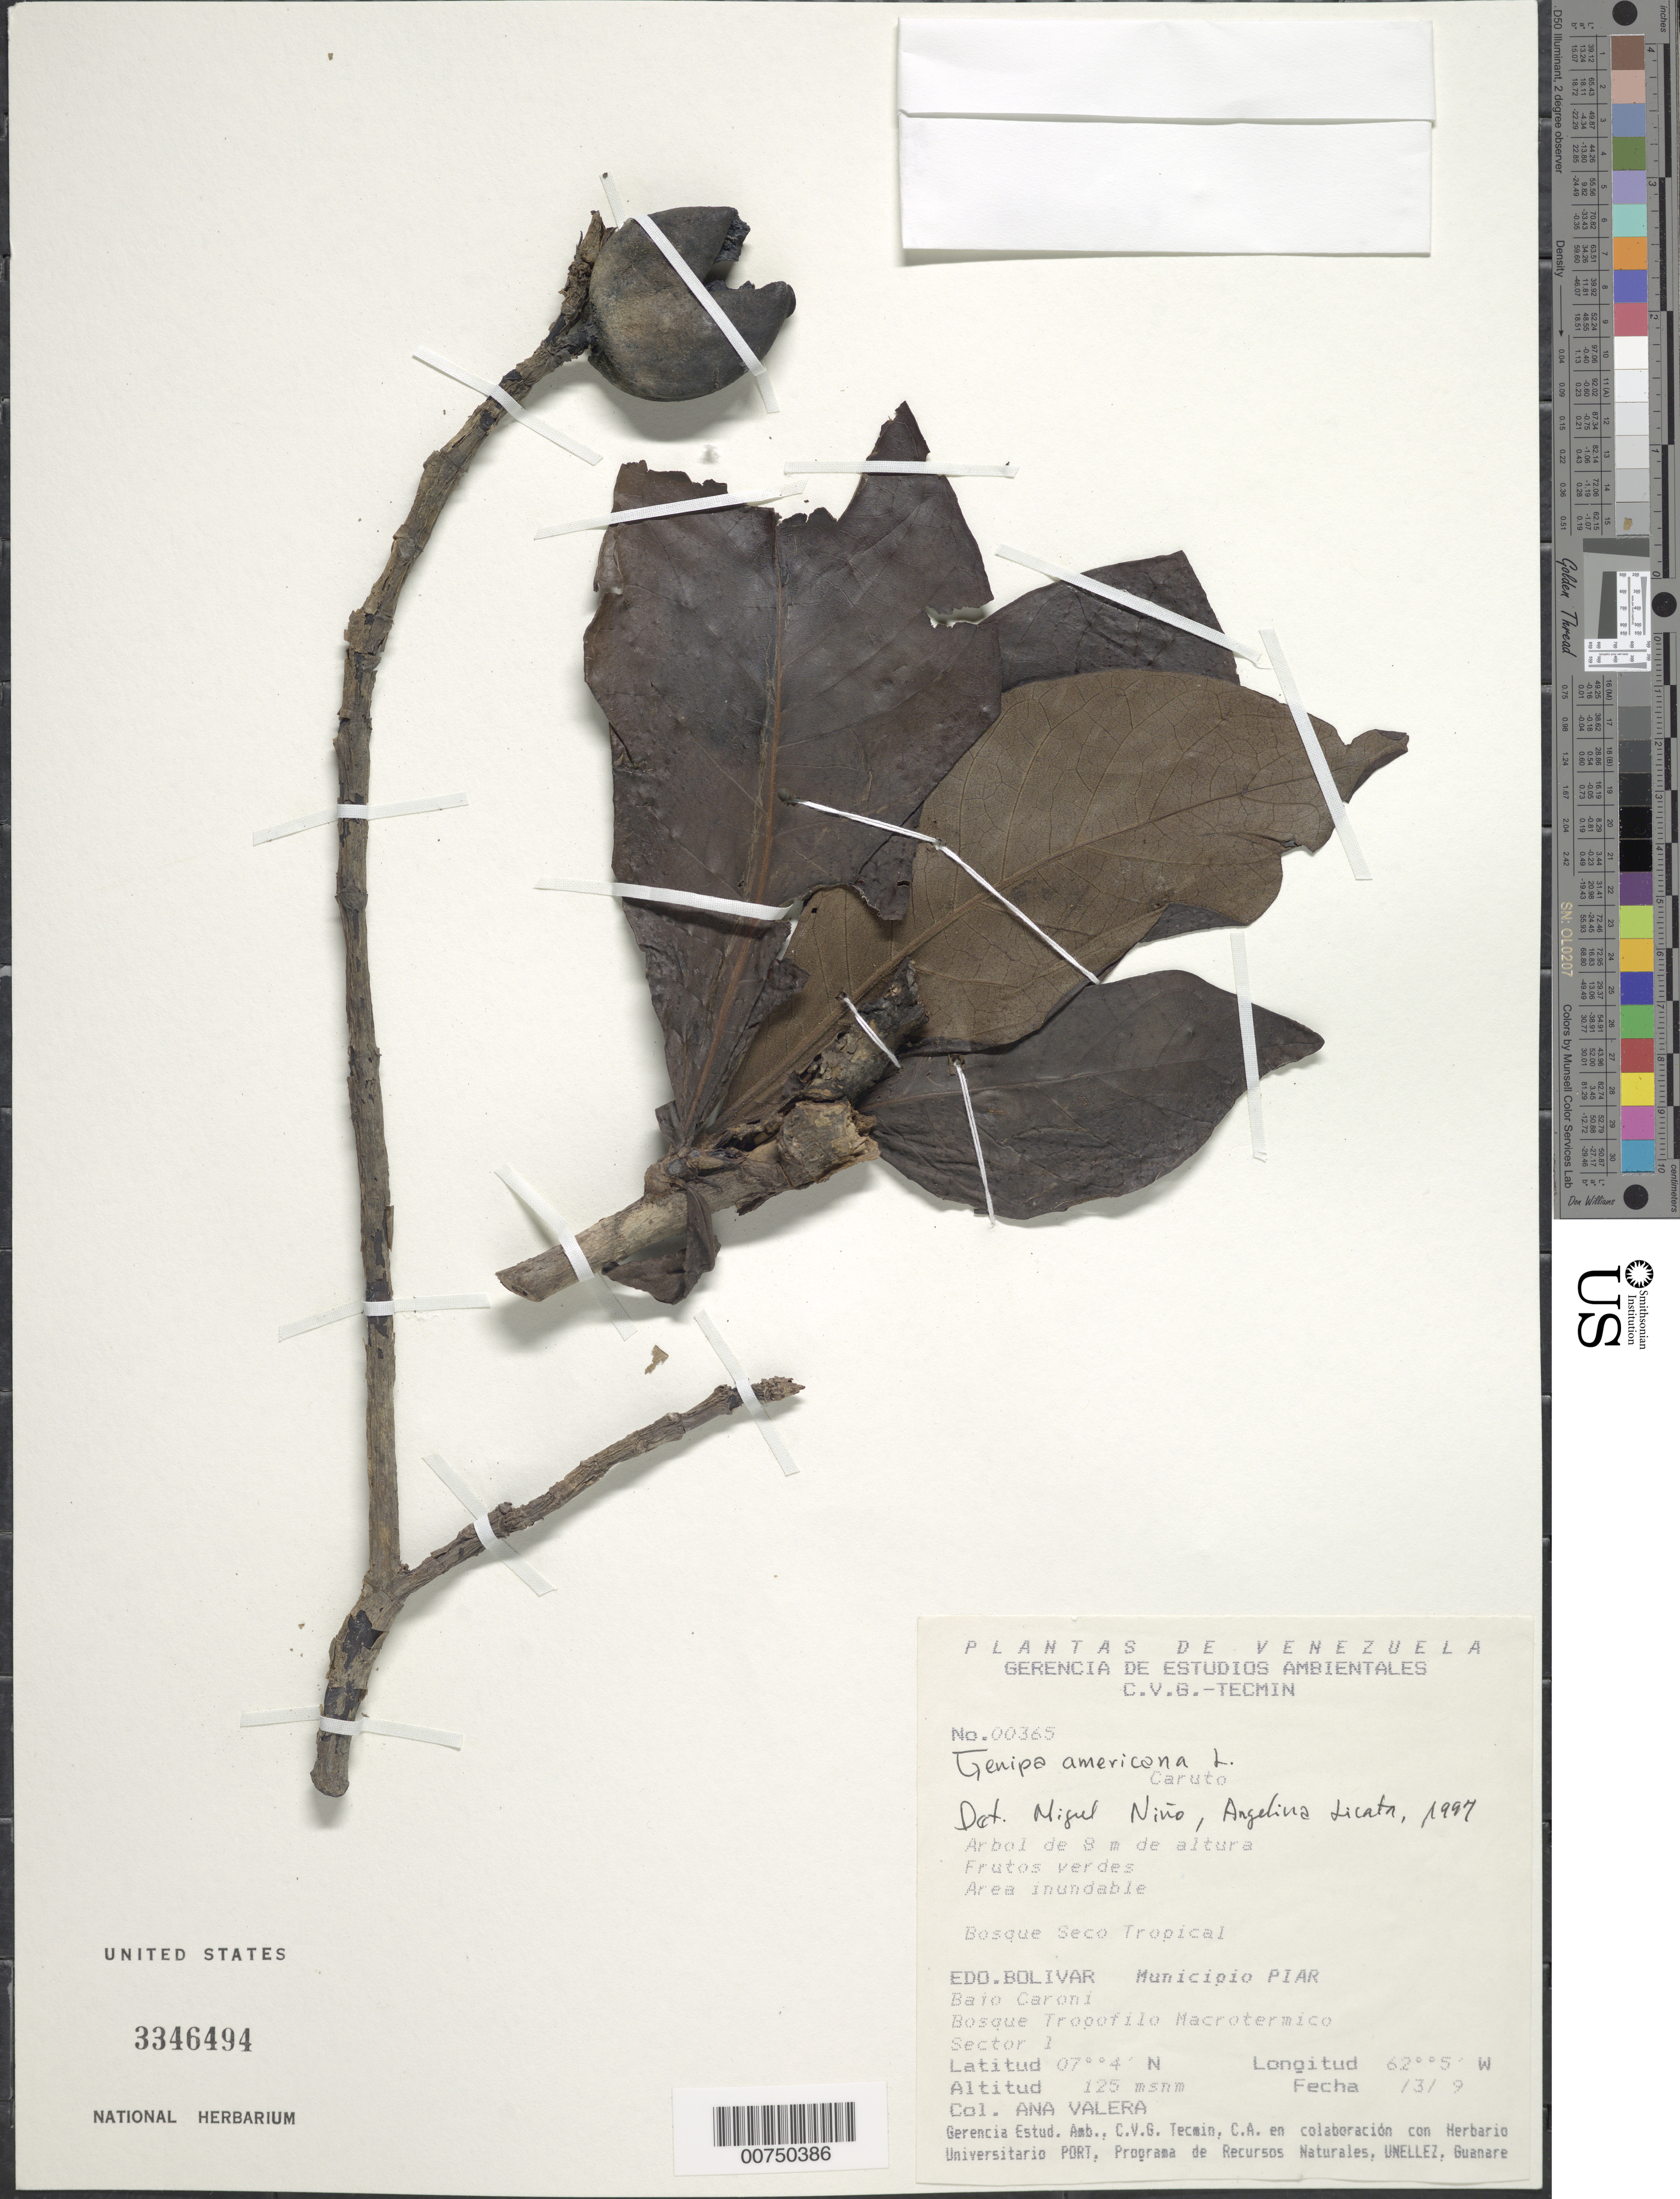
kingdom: Plantae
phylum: Tracheophyta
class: Magnoliopsida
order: Gentianales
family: Rubiaceae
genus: Genipa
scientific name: Genipa americana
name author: L.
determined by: Licata, A.; Niño, S. M.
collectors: A. Valera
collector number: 365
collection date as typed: Mar-94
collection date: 1994-03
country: Venezuela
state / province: Bolívar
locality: Mun. Piar, Bajo Caroní, Sector 1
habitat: Bosque seco tropical; bosque tropofilo macrotermico; area inundable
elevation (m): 125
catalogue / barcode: US 3346494